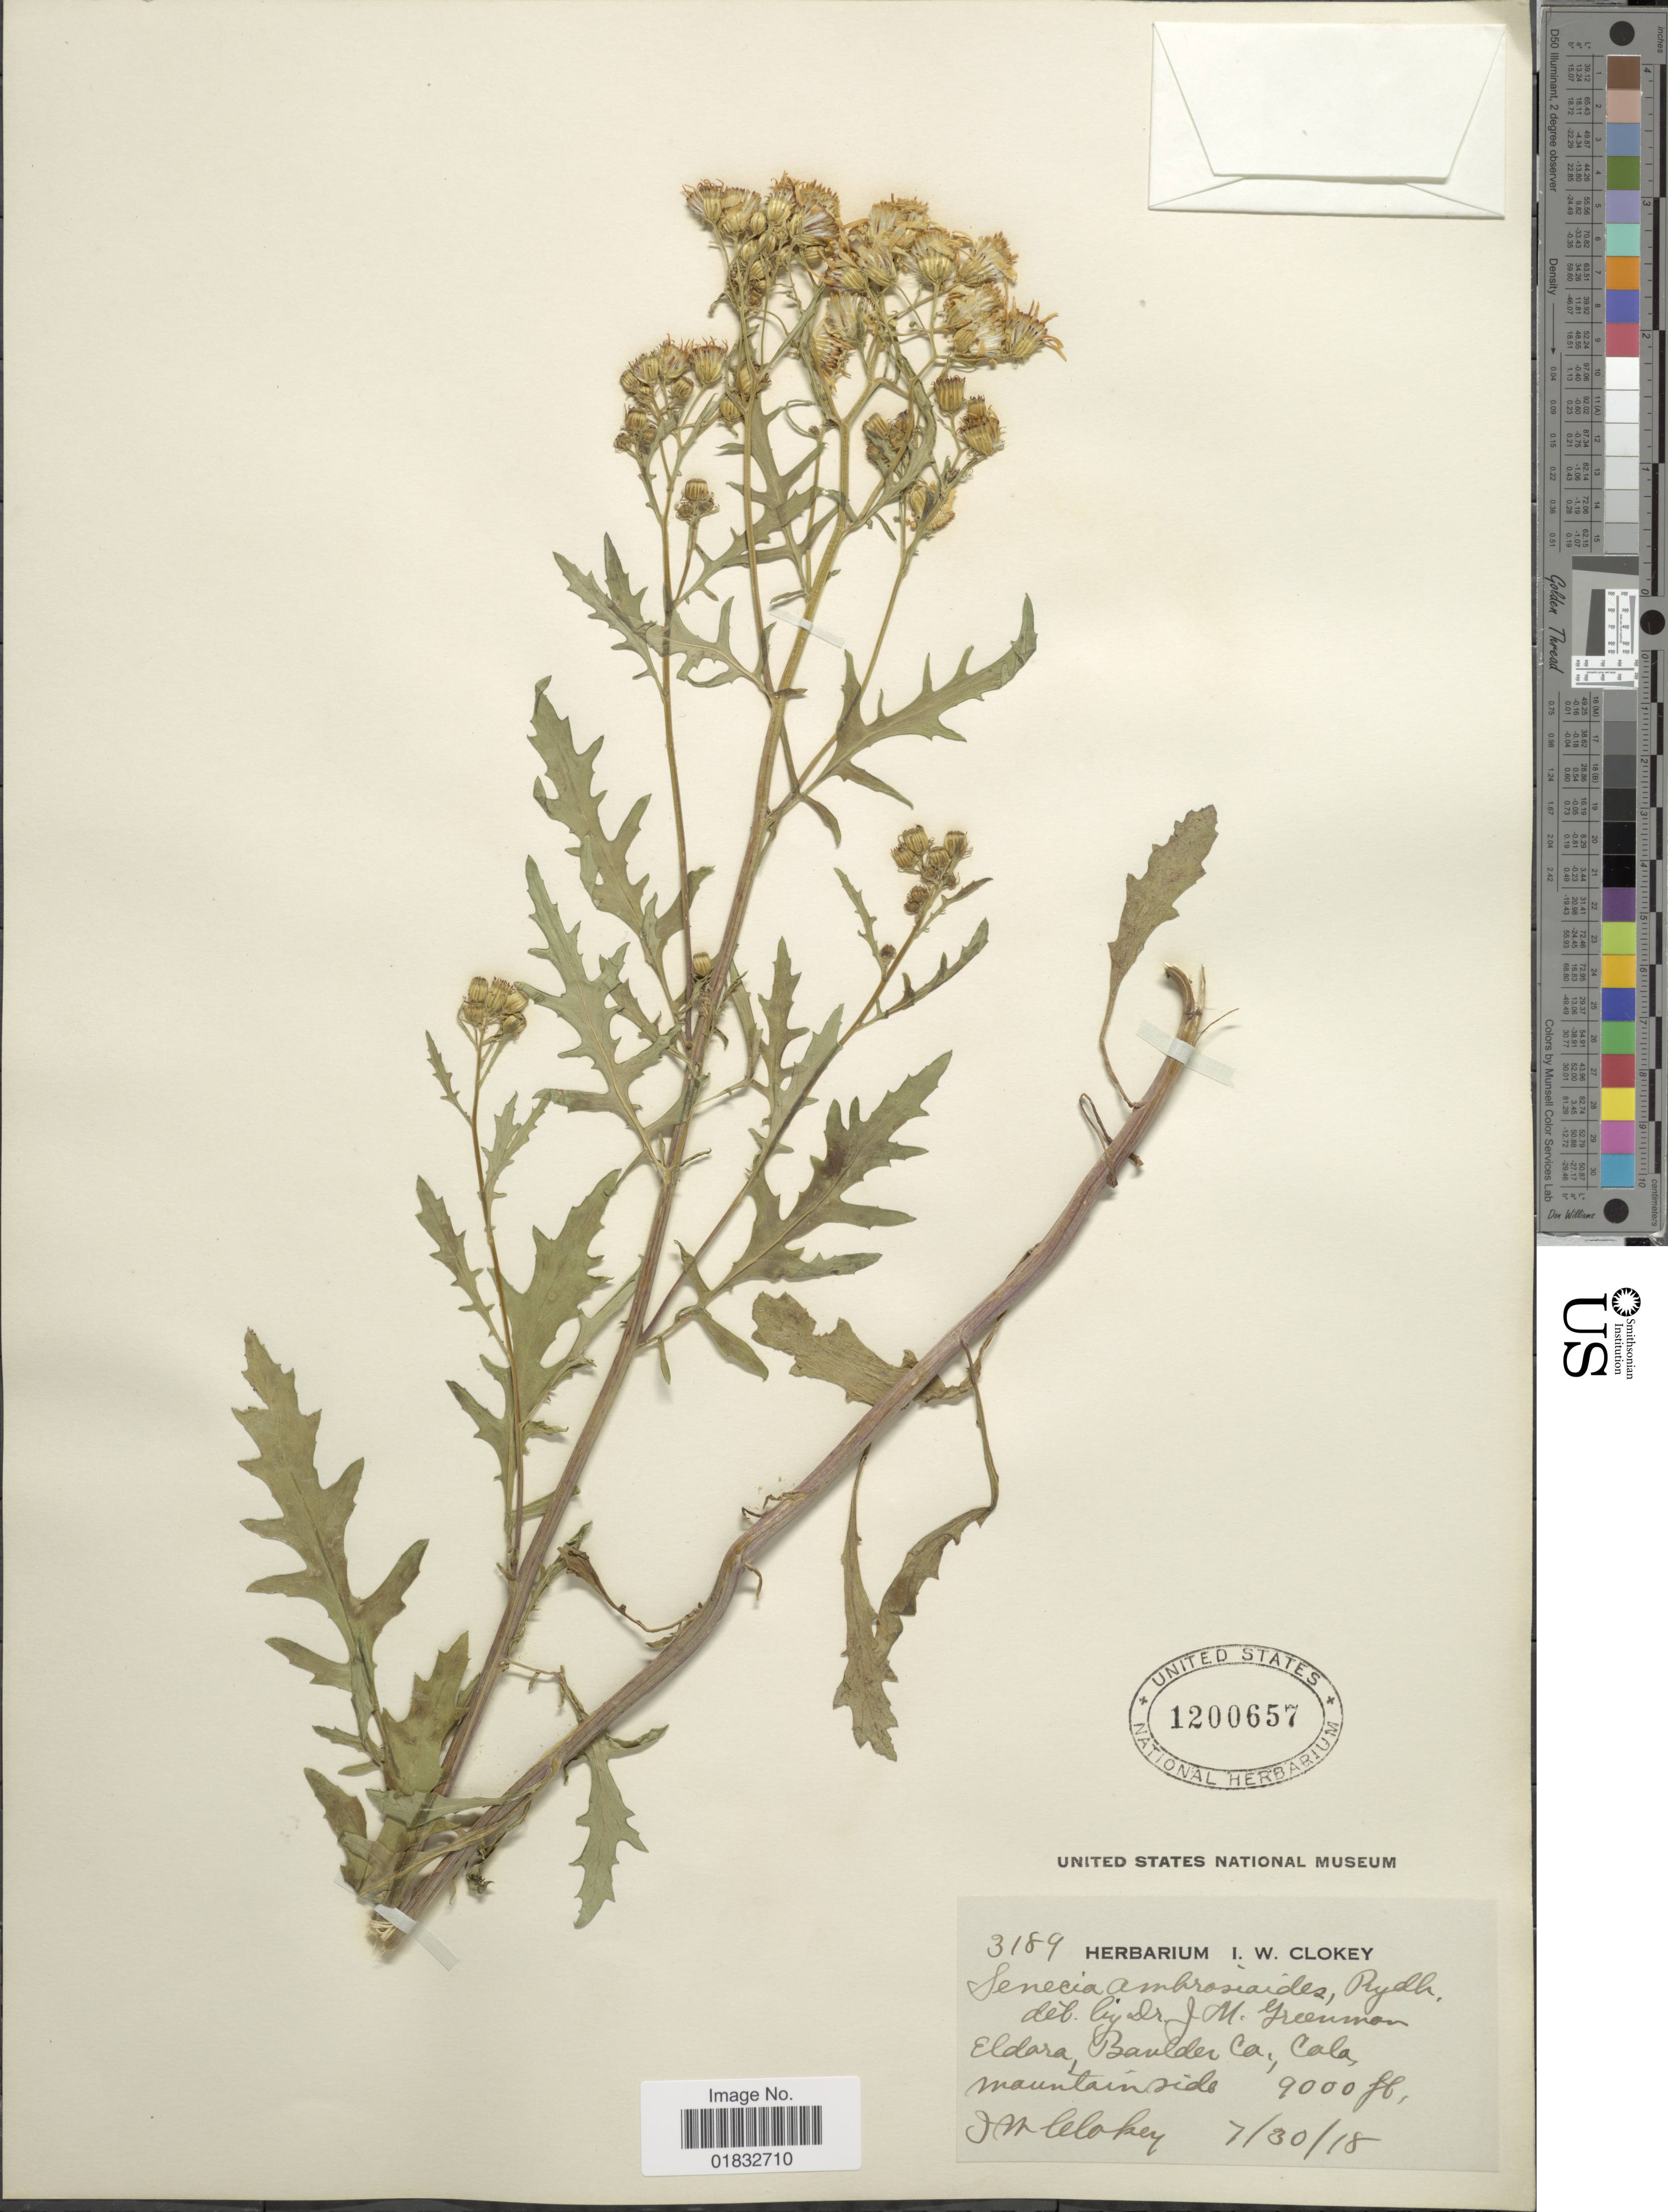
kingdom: Plantae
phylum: Tracheophyta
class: Magnoliopsida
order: Asterales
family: Asteraceae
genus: Senecio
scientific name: Senecio eremophilus var. kingii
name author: (Rydb.) Greenm.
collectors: I. W. Clokey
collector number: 3189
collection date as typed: Transcribed d/m/y: 30/7/18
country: United States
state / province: Colorado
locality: Eldara, Boulder Co, mountain side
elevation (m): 2743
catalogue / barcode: US 1200657